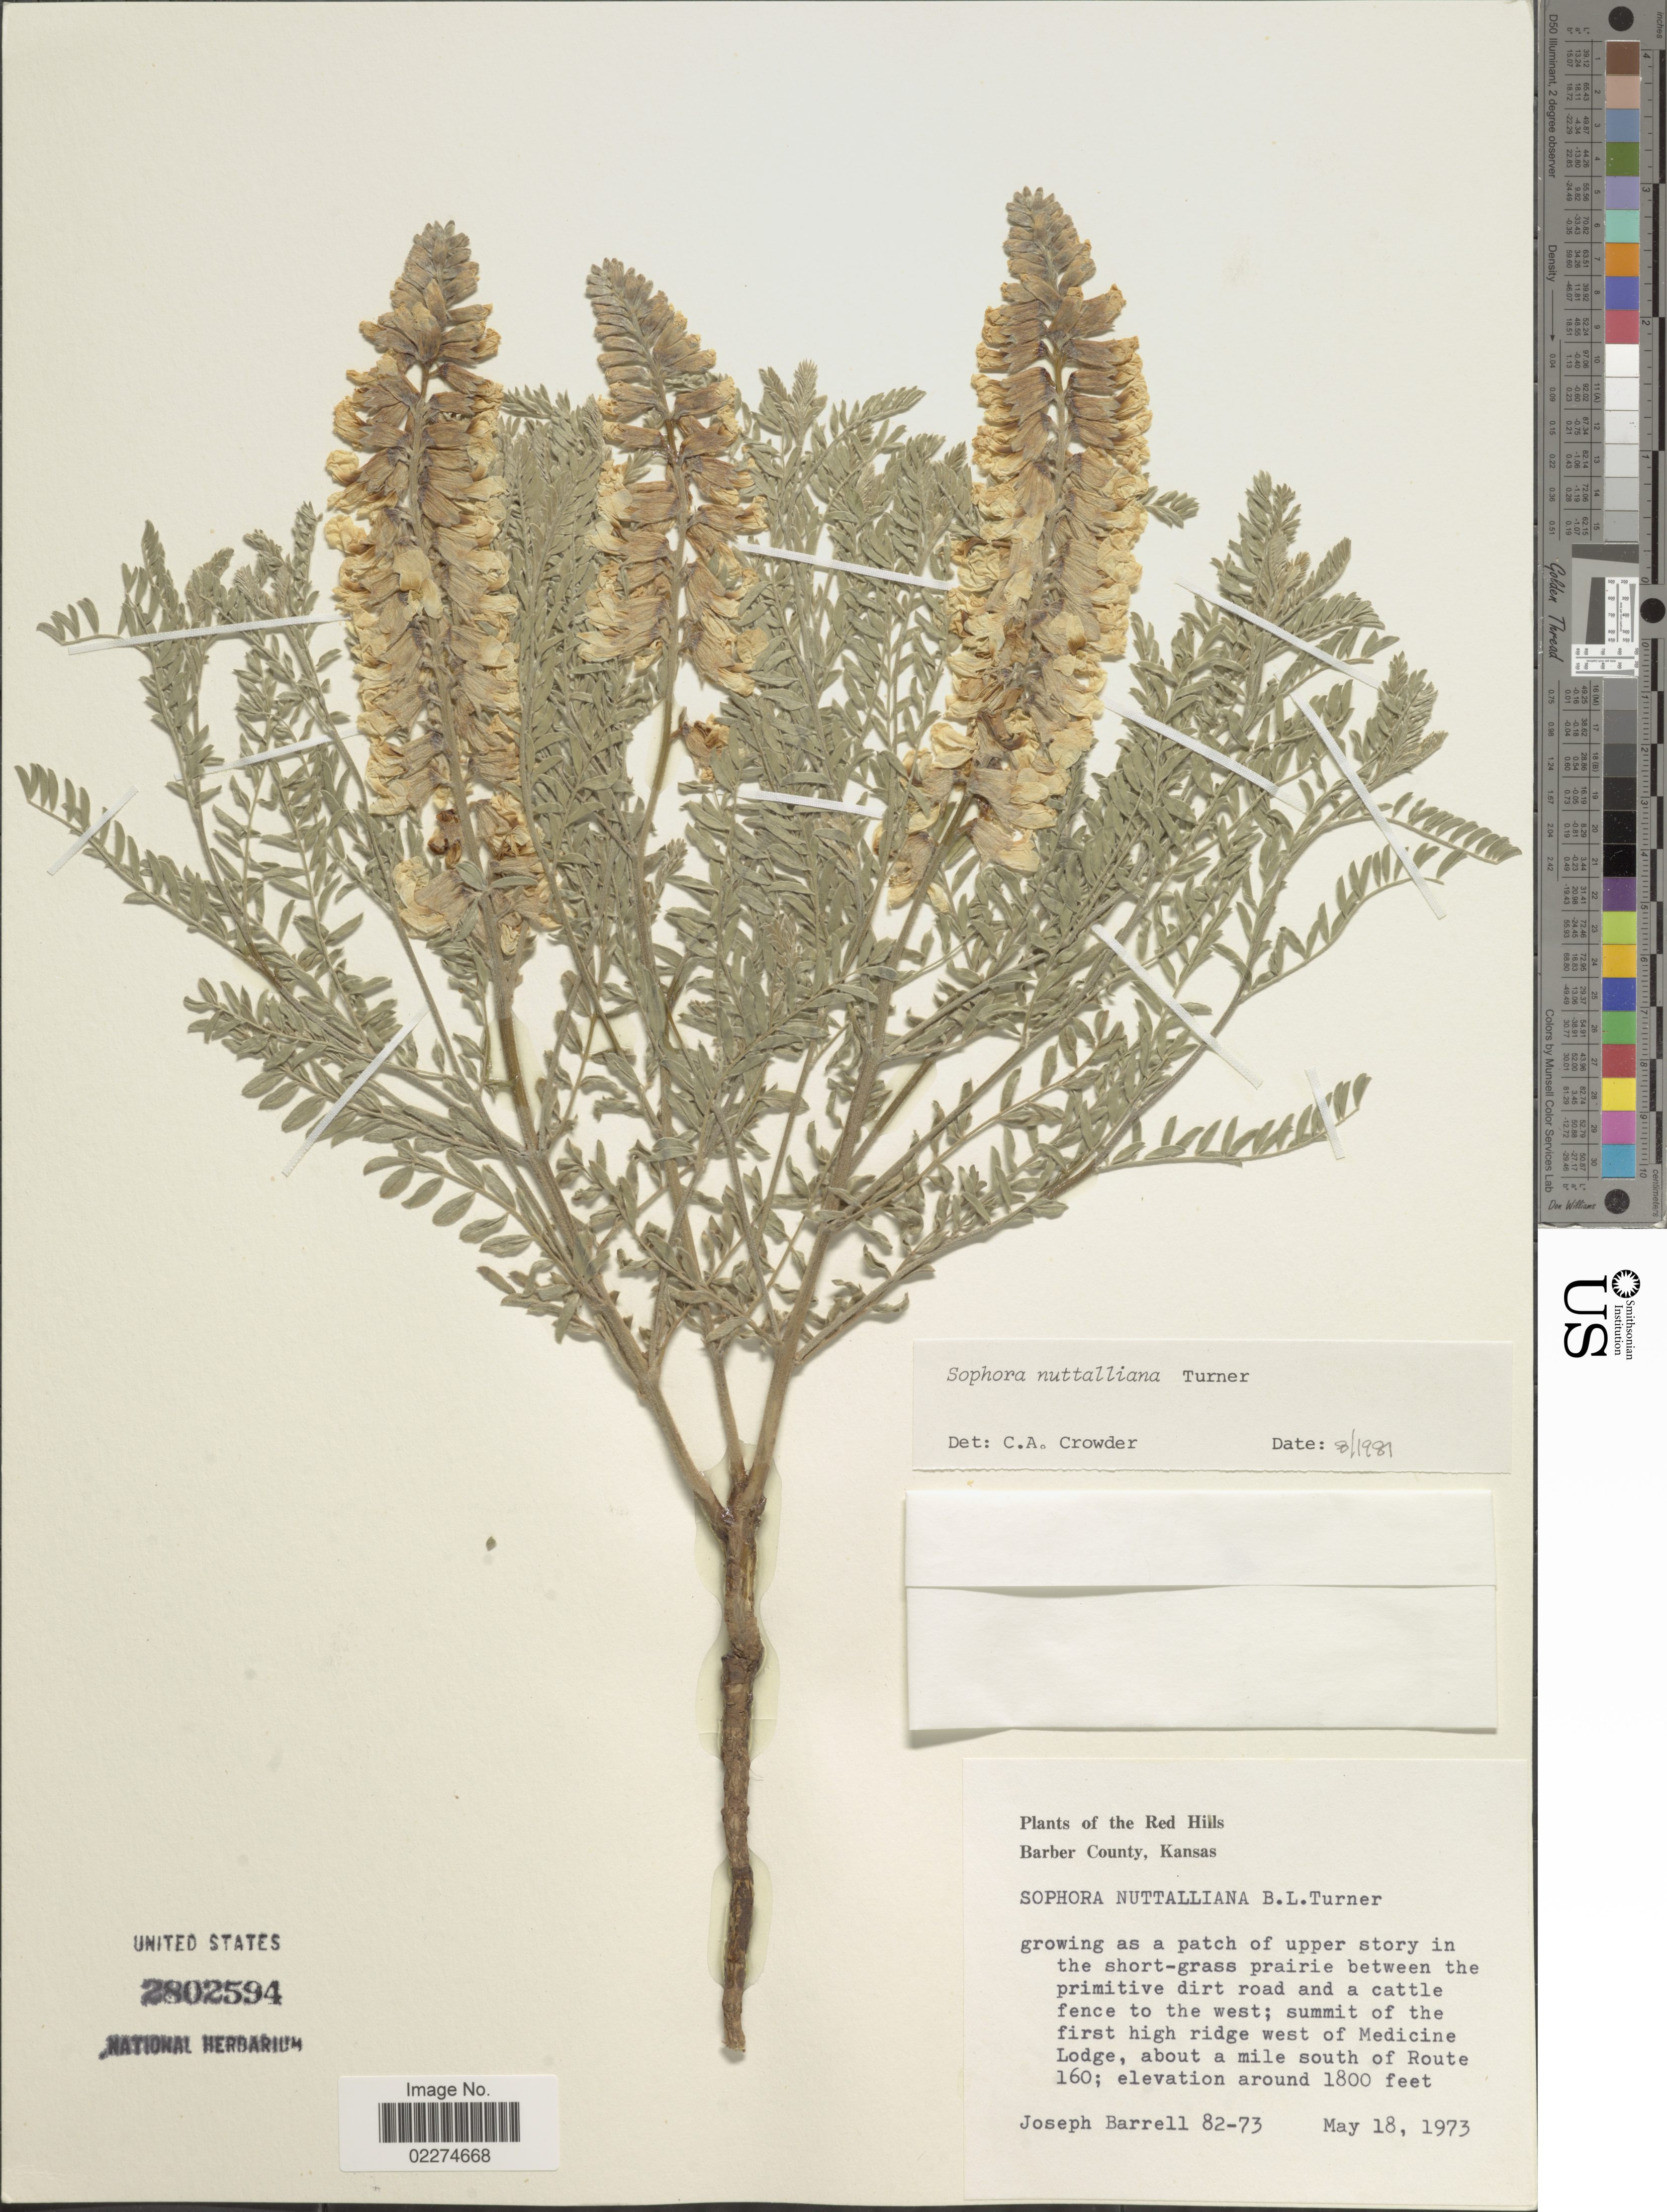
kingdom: Plantae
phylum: Tracheophyta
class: Magnoliopsida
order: Fabales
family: Fabaceae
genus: Sophora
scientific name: Sophora nuttalliana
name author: B.L. Turner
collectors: J. Barrell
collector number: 82-73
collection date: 1973-05-18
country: United States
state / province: Kansas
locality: The Red Hills, Barber County, Kansas, Summit of the first high ridge west of Medicine Lodge, about a mile south of Routel 160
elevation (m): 549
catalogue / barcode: US 2802594